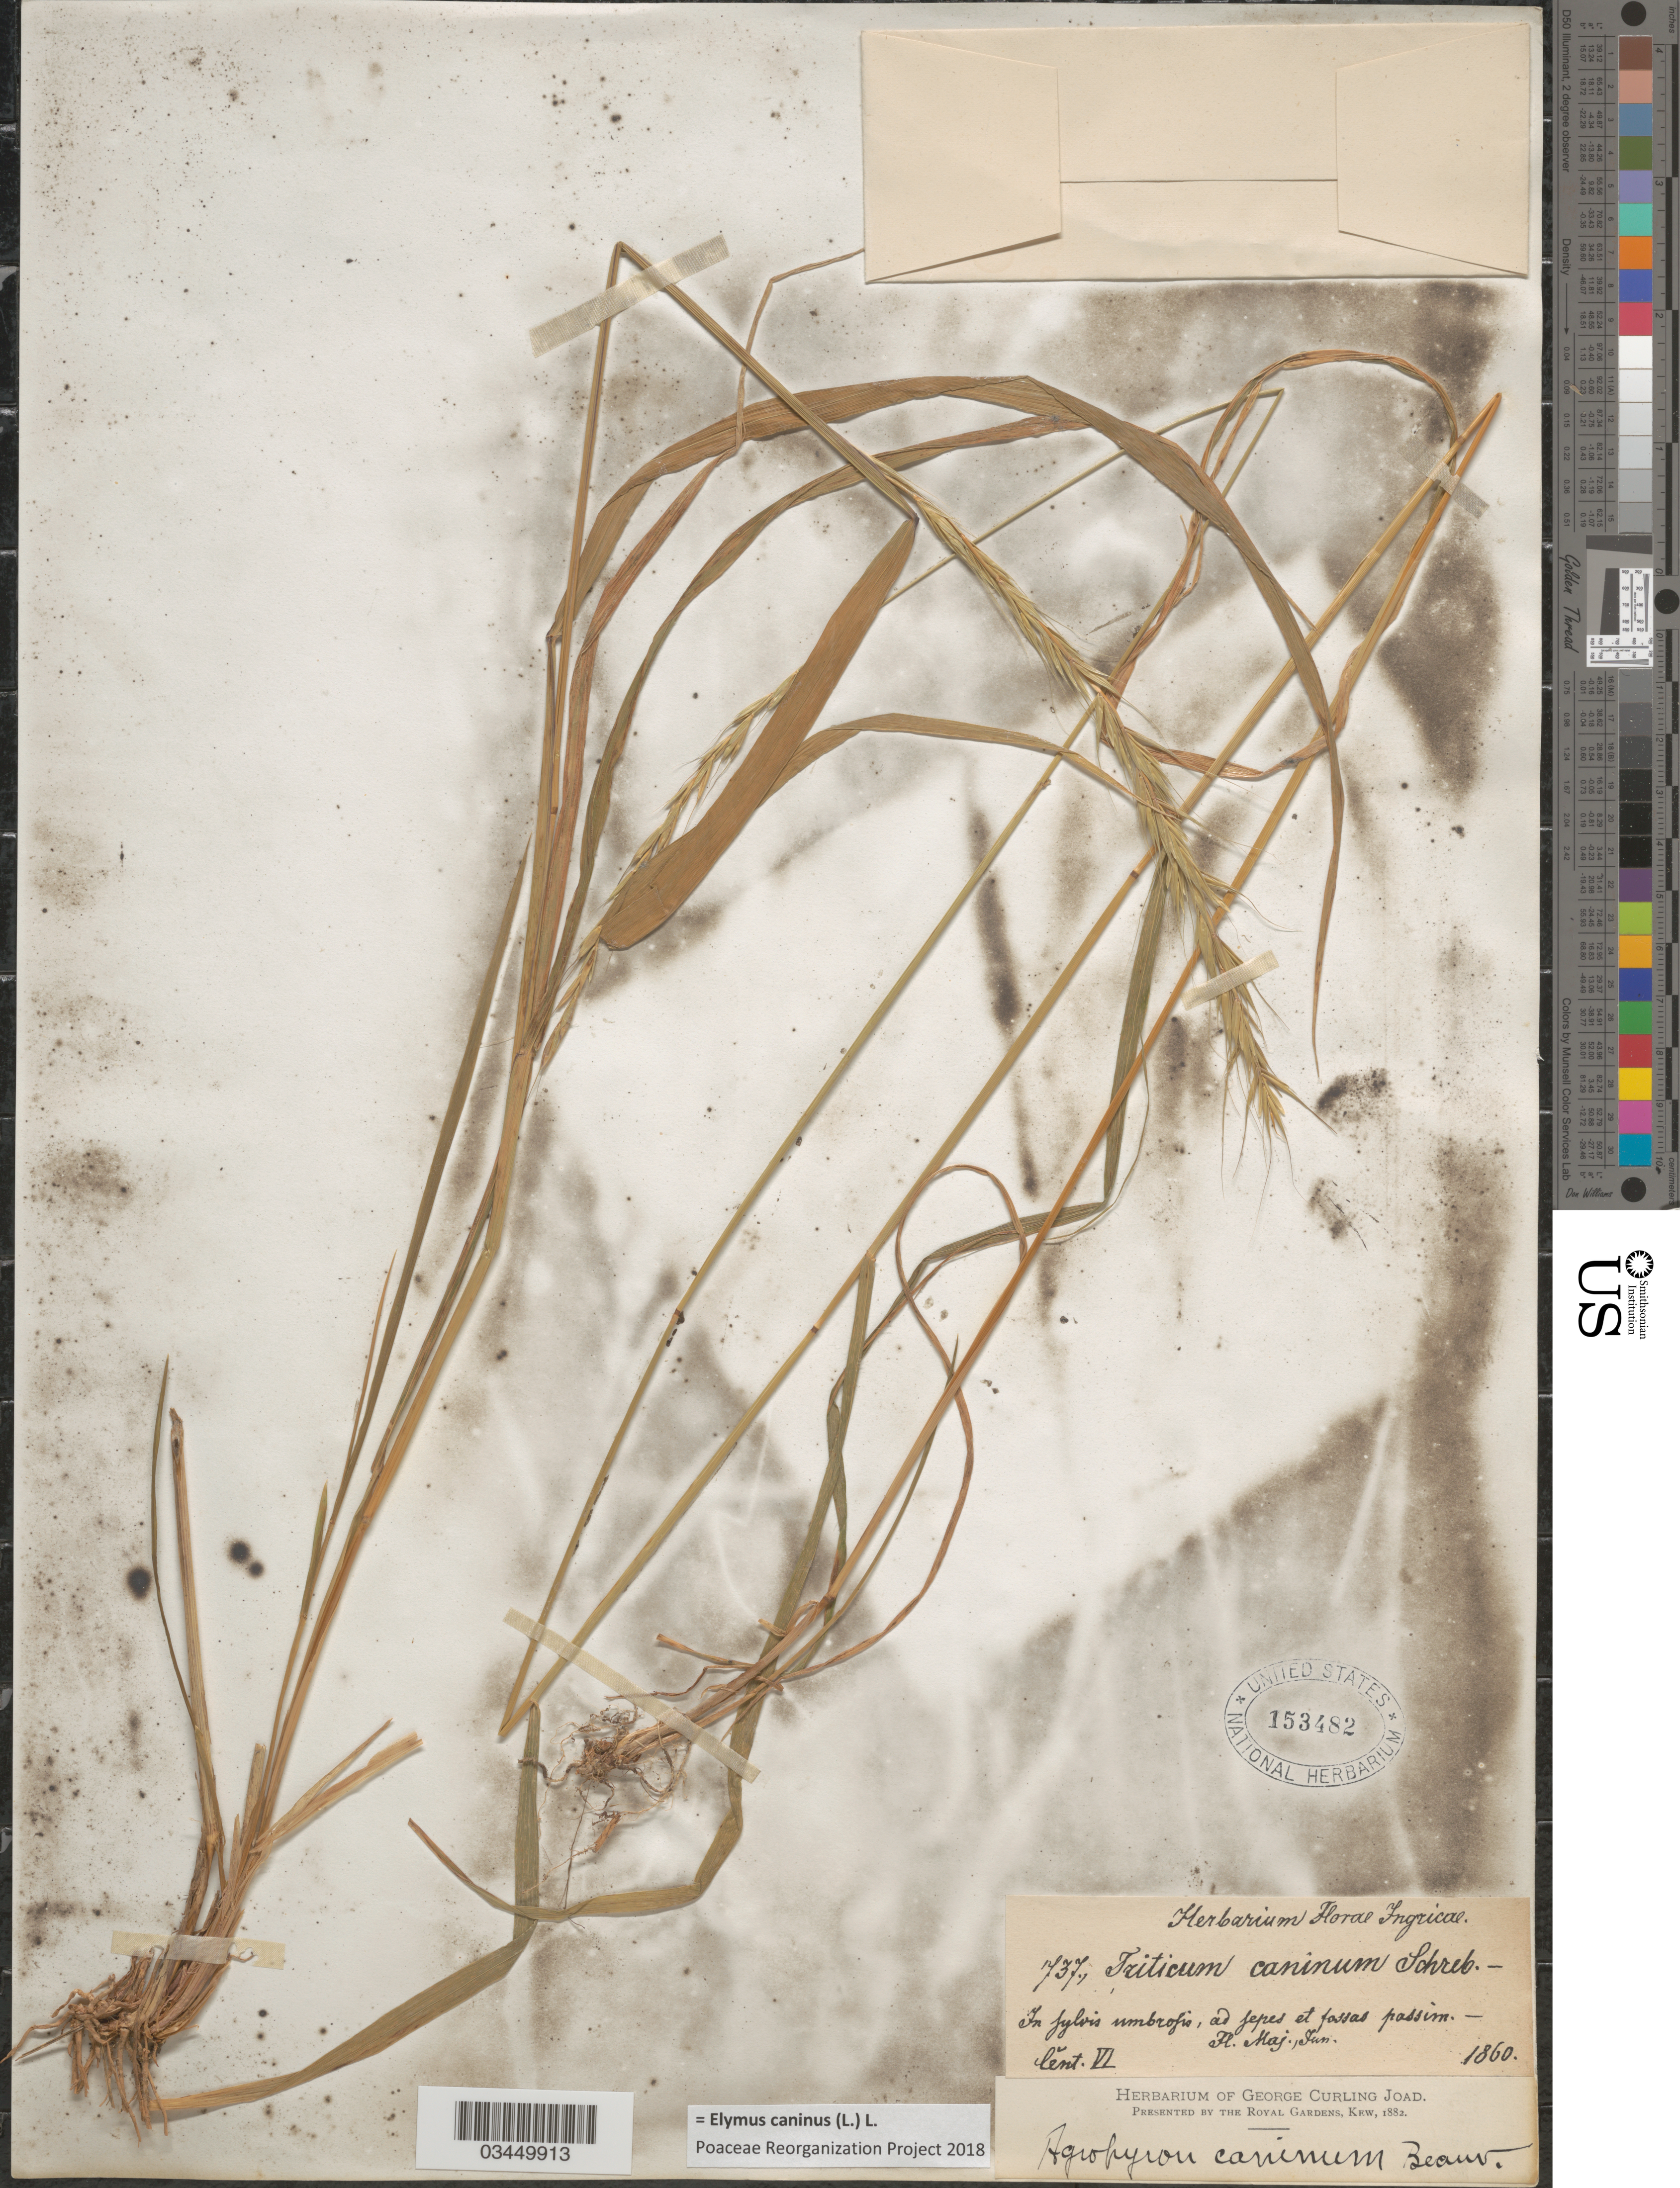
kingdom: Plantae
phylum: Tracheophyta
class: Liliopsida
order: Poales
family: Poaceae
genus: Elymus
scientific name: Elymus caninus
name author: (L.) L.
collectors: ex herb. Florae Ingricae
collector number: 737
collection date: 1860-05/1860-06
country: Ukraine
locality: Ingricae. In sylvis umbrosis, ad jepes et fossas passim.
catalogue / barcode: US 153482